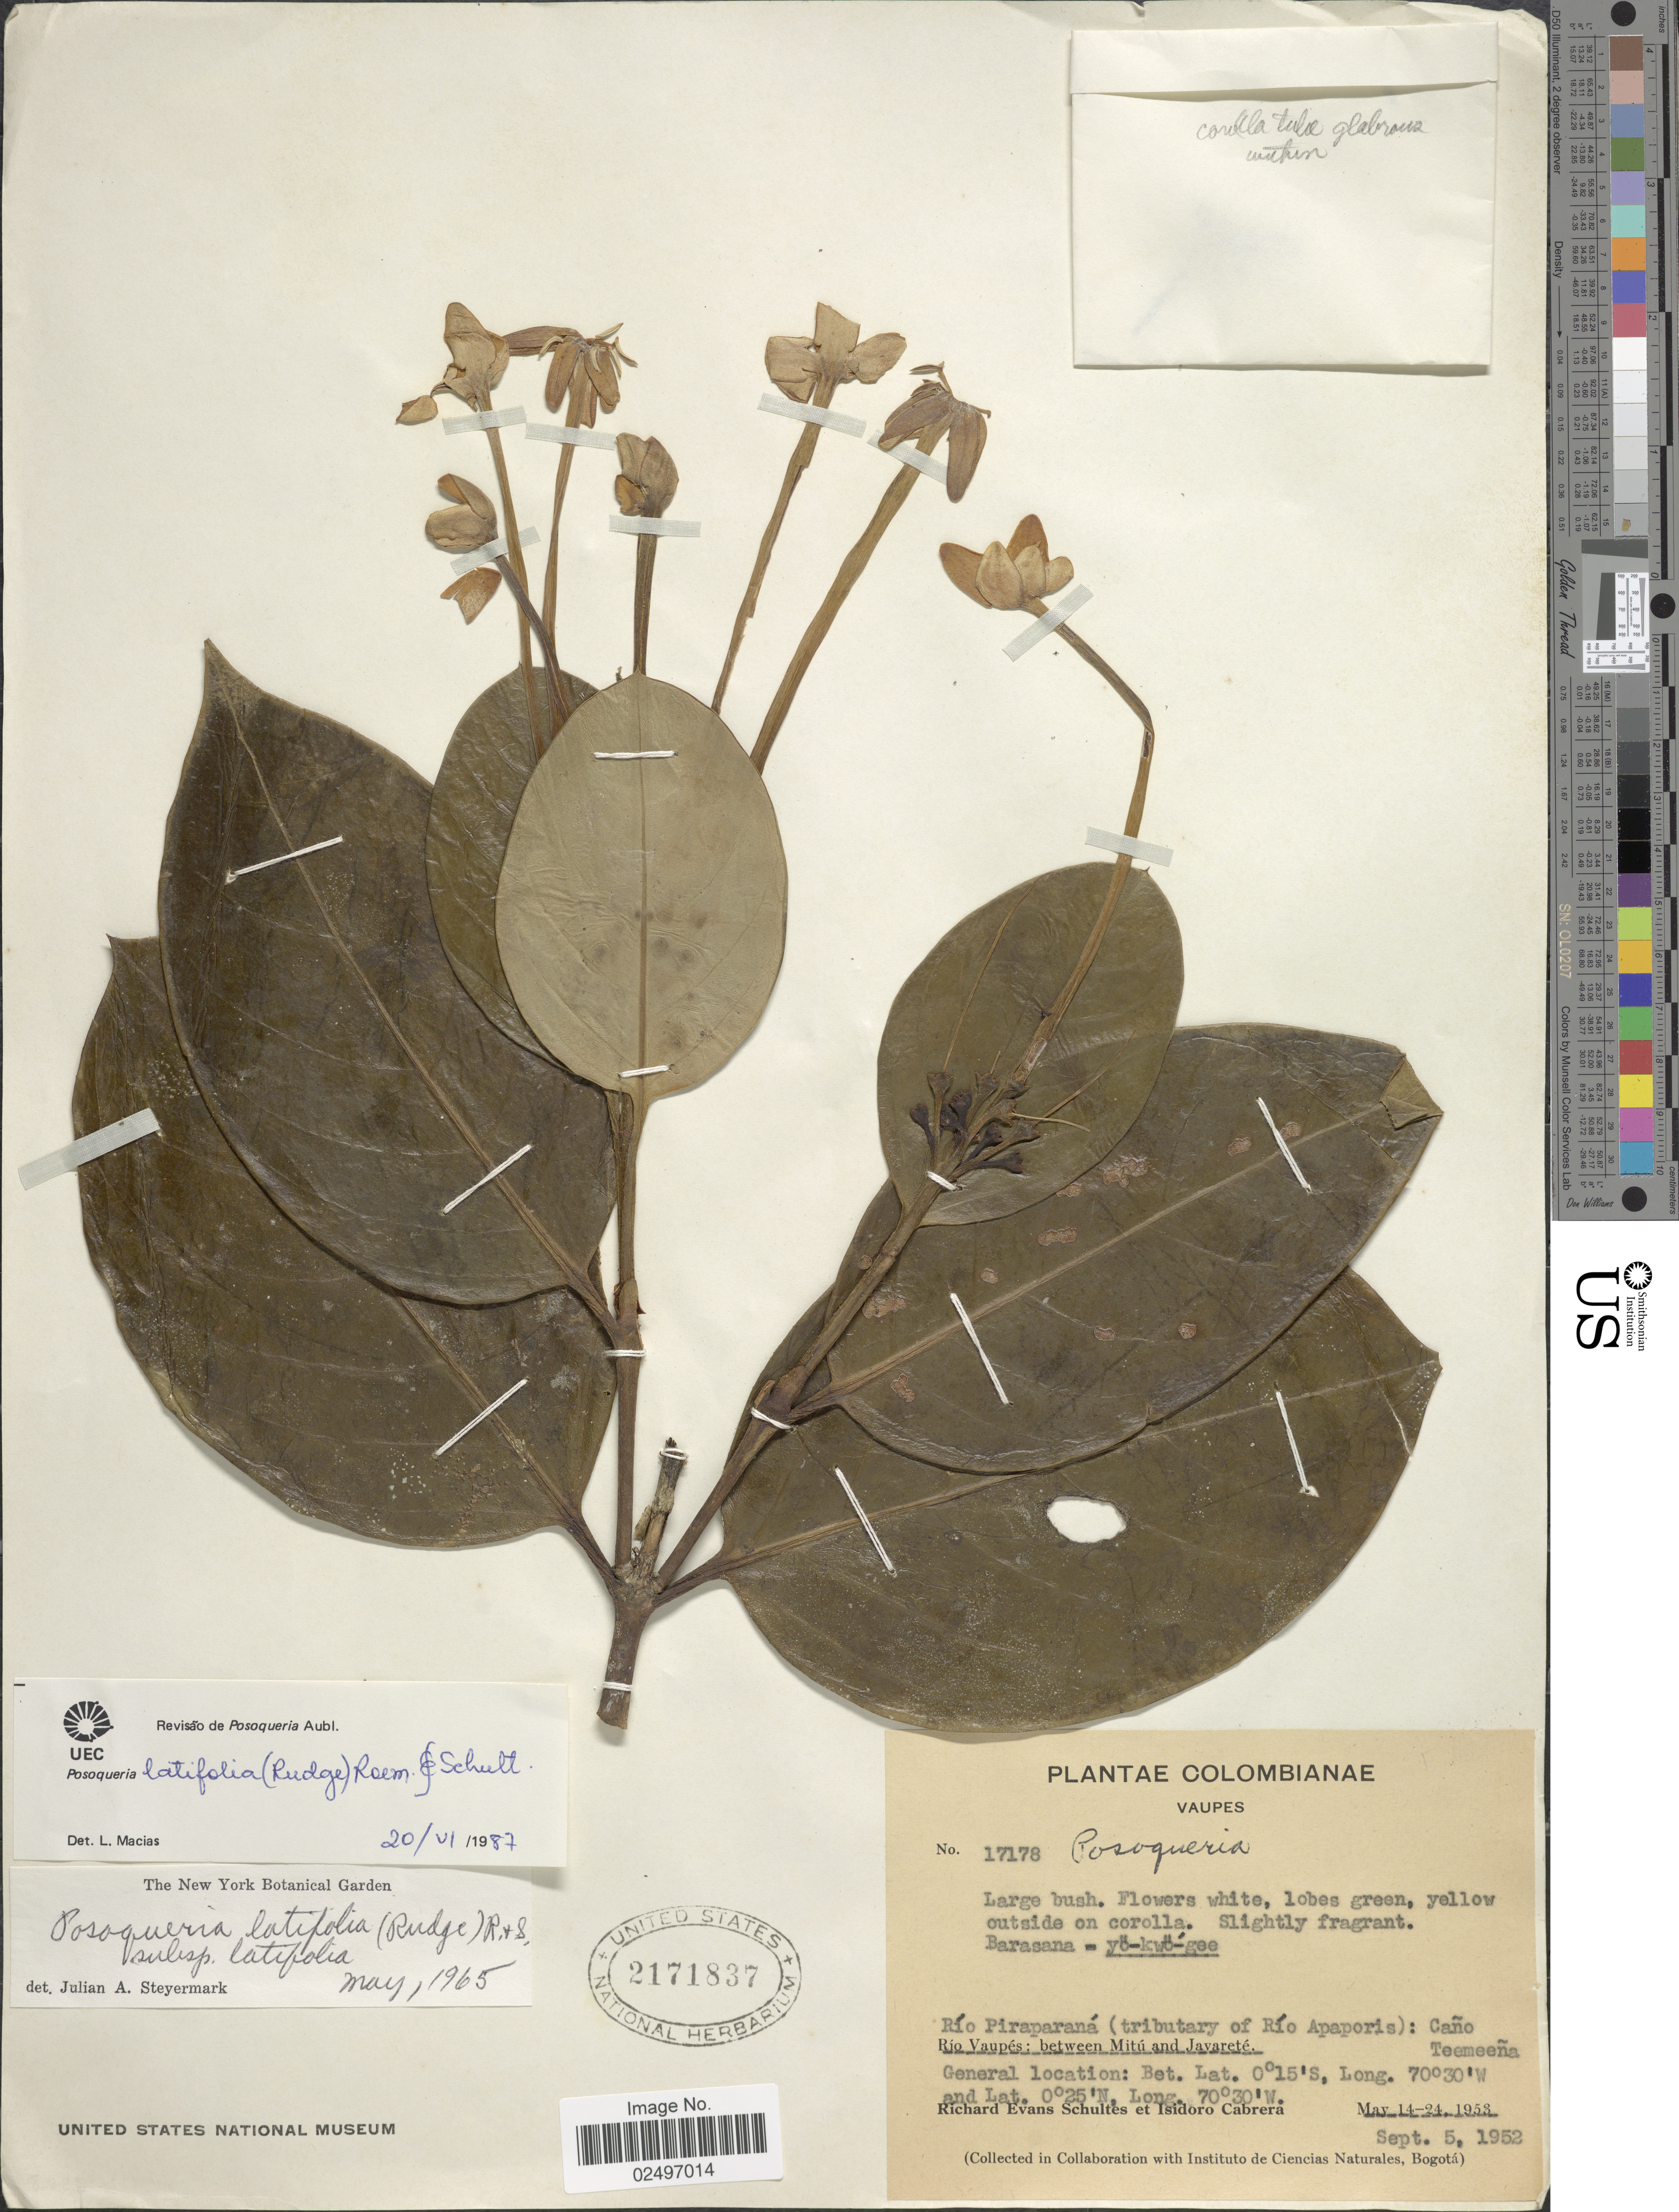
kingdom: Plantae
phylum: Tracheophyta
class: Magnoliopsida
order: Gentianales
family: Rubiaceae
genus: Posoqueria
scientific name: Posoqueria latifolia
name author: (Rudge) Roem. & Schult.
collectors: R. E. Schultes & I. Cabrera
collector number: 17178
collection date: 1952-09-05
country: Colombia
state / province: Vaupés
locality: Río Piraparaná (tributary of Río Apaporis): Caño Río Vaupés: between Mitú and Javareté, Teemeeña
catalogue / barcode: US 2171837